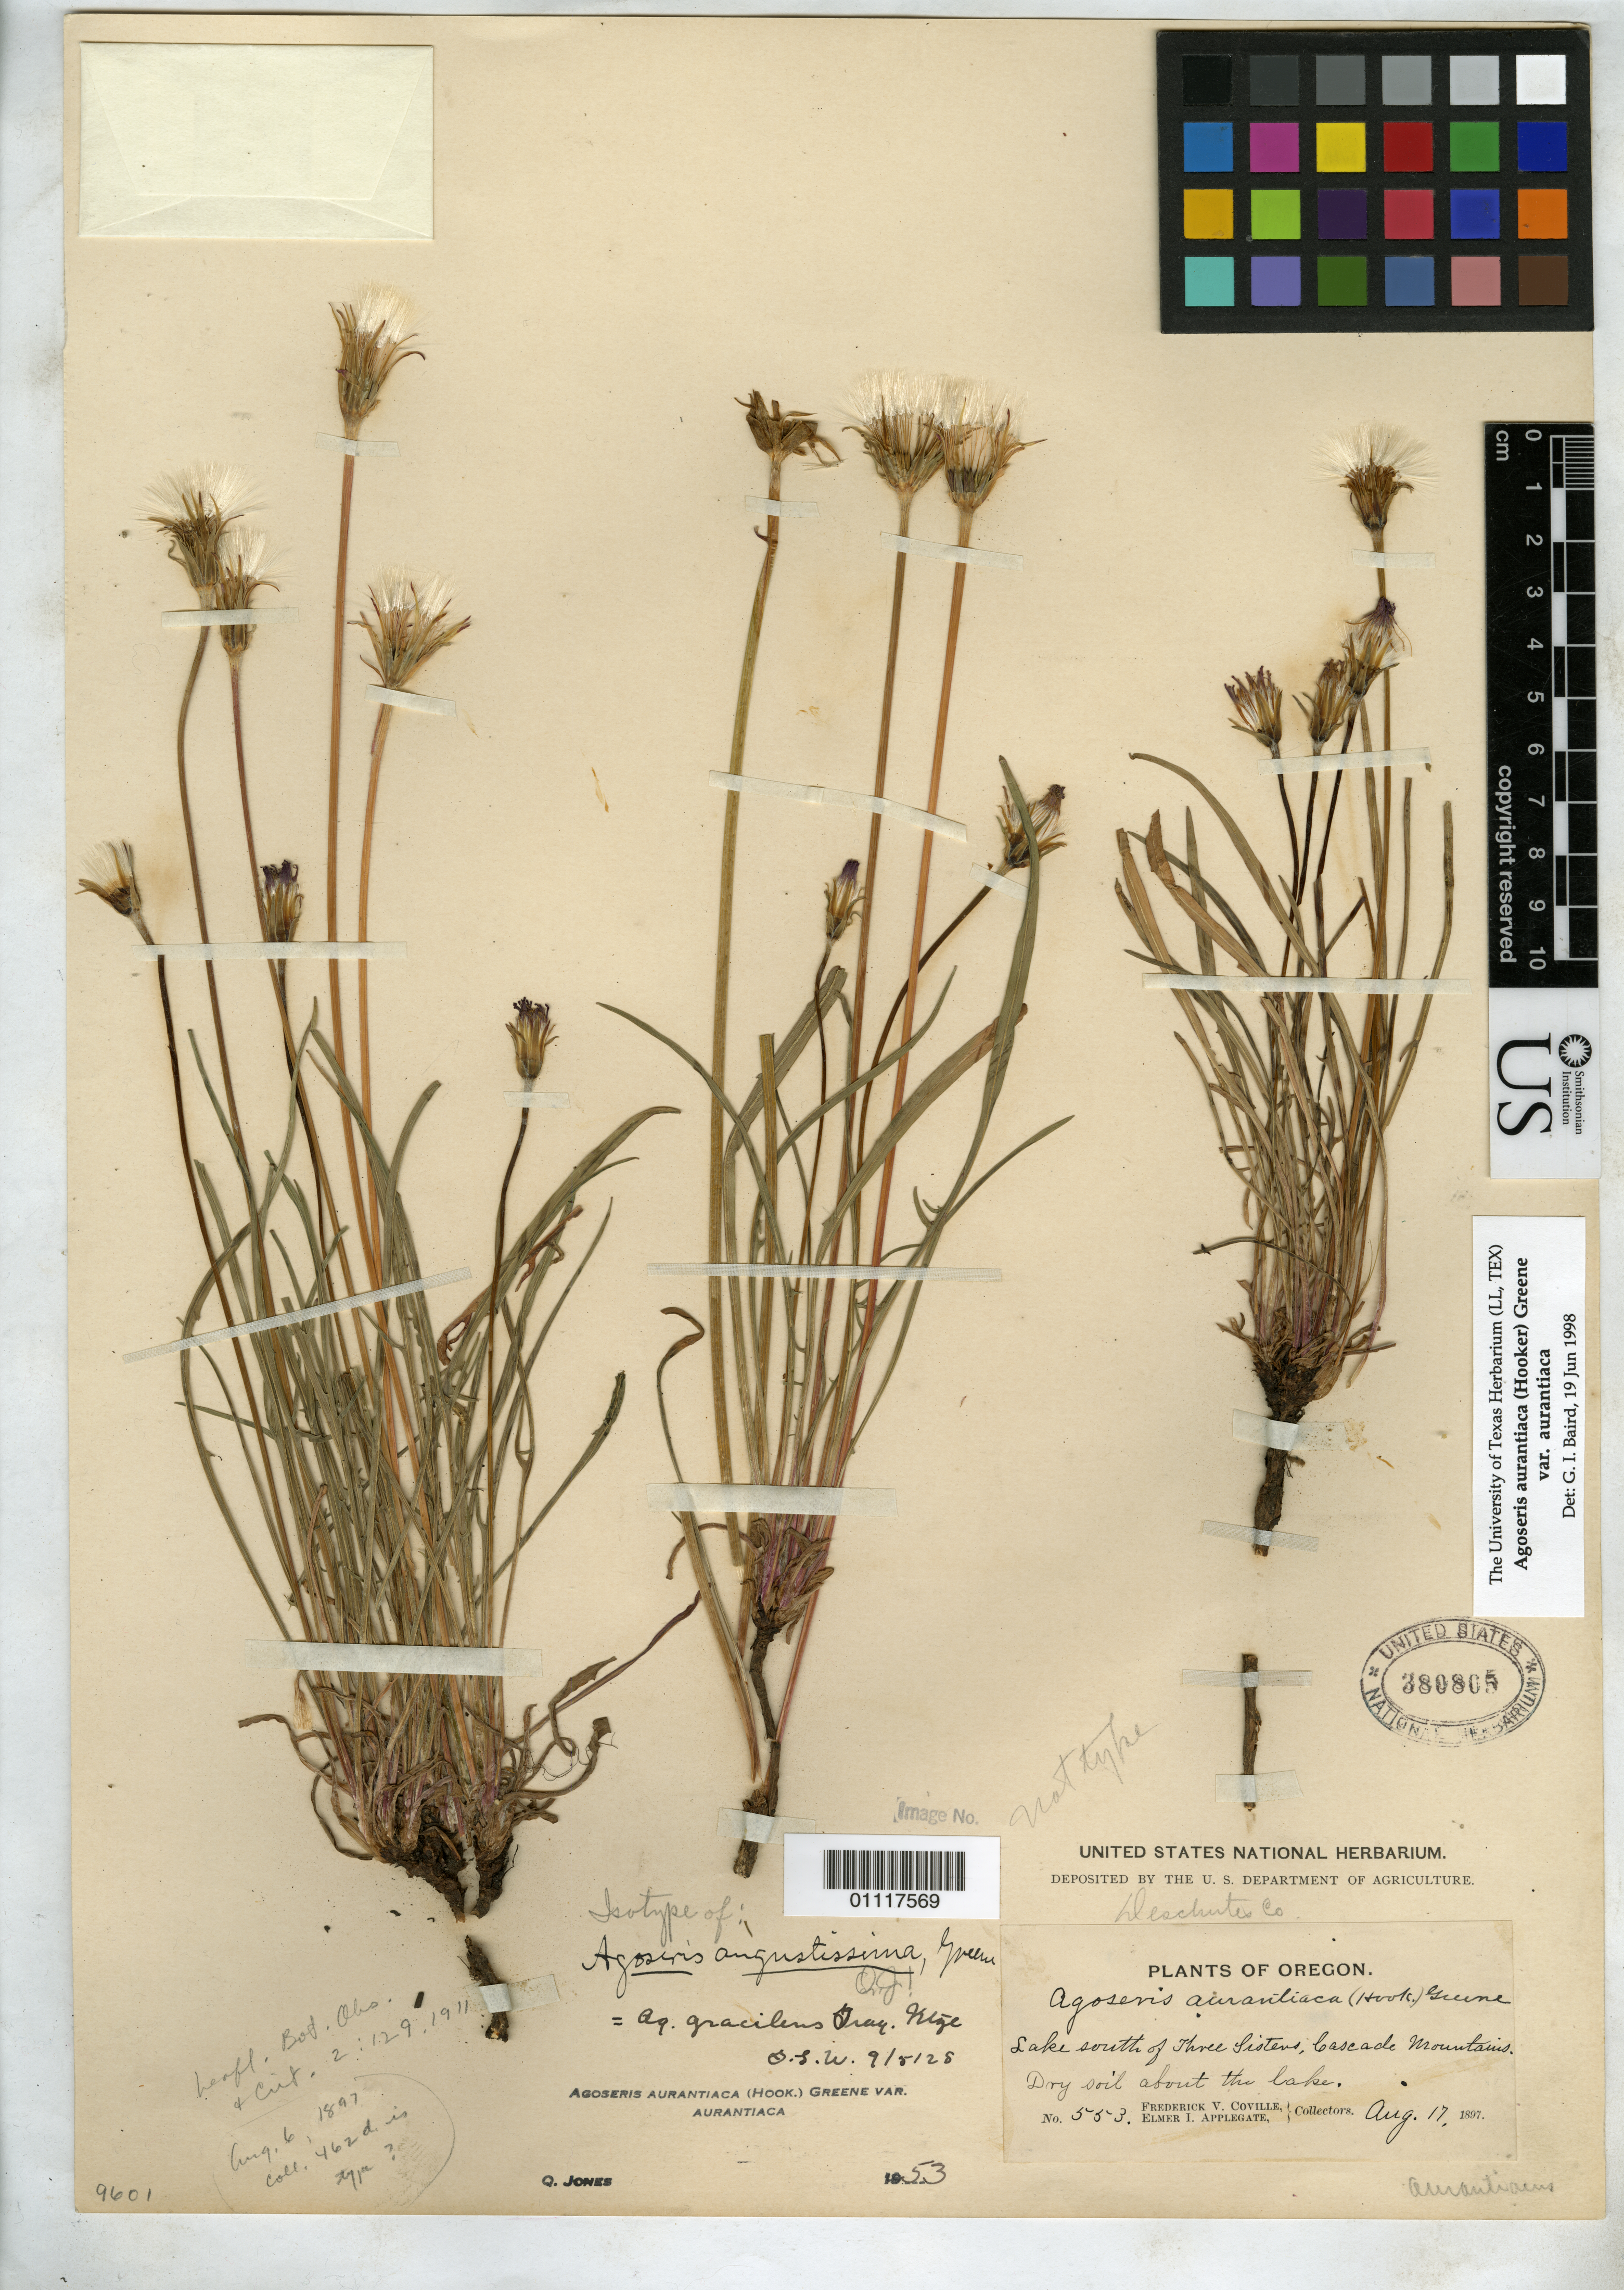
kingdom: Plantae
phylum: Tracheophyta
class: Magnoliopsida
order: Asterales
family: Asteraceae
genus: Agoseris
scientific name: Agoseris angustissima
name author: Greene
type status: Syntype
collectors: F. V. Coville & E. I. Applegate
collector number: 553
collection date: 1897-08-17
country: United States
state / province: Oregon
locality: Lake south of Three Sisters, cascade Mountains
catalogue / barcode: US 380805